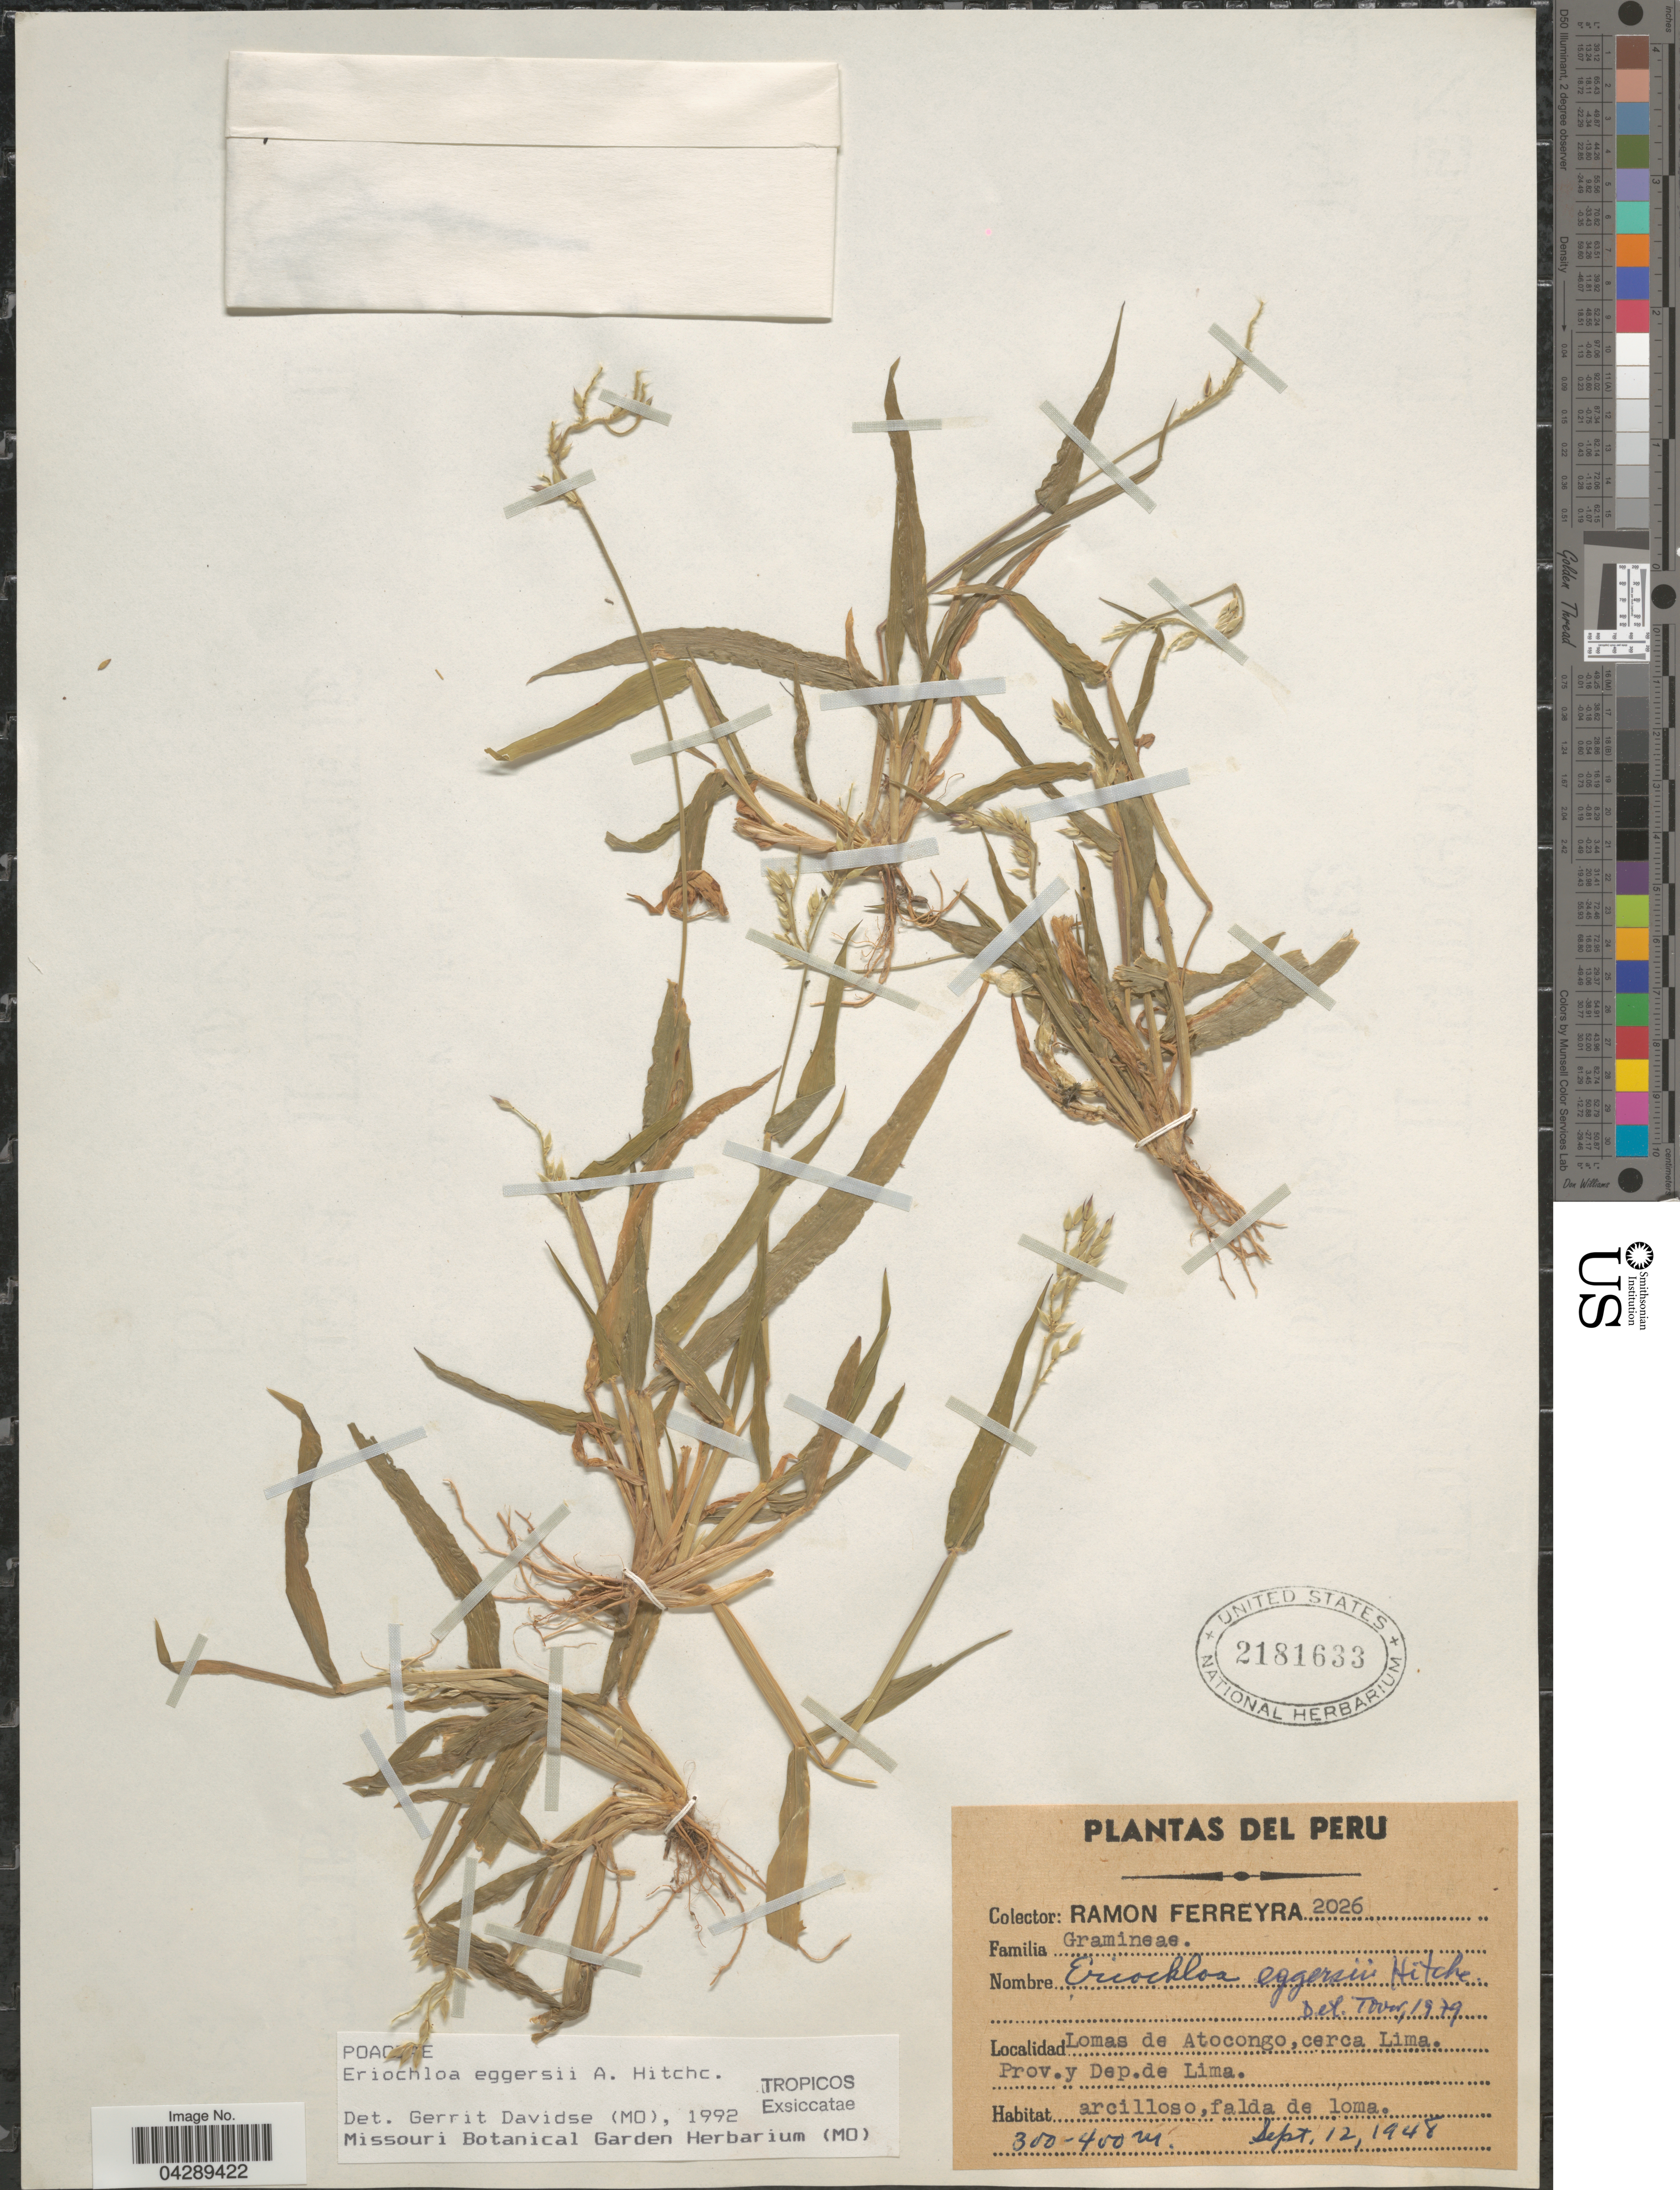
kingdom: Plantae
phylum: Tracheophyta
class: Liliopsida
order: Poales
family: Poaceae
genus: Eriochloa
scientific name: Eriochloa eggersii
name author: Hitchc.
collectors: R. A. Ferreyra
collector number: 2026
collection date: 1948-09-12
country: Peru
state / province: Lima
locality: Lomas de Atocongo, cerca Lima. Prov. y Dep. de Lima.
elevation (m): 300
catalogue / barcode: US 2181633